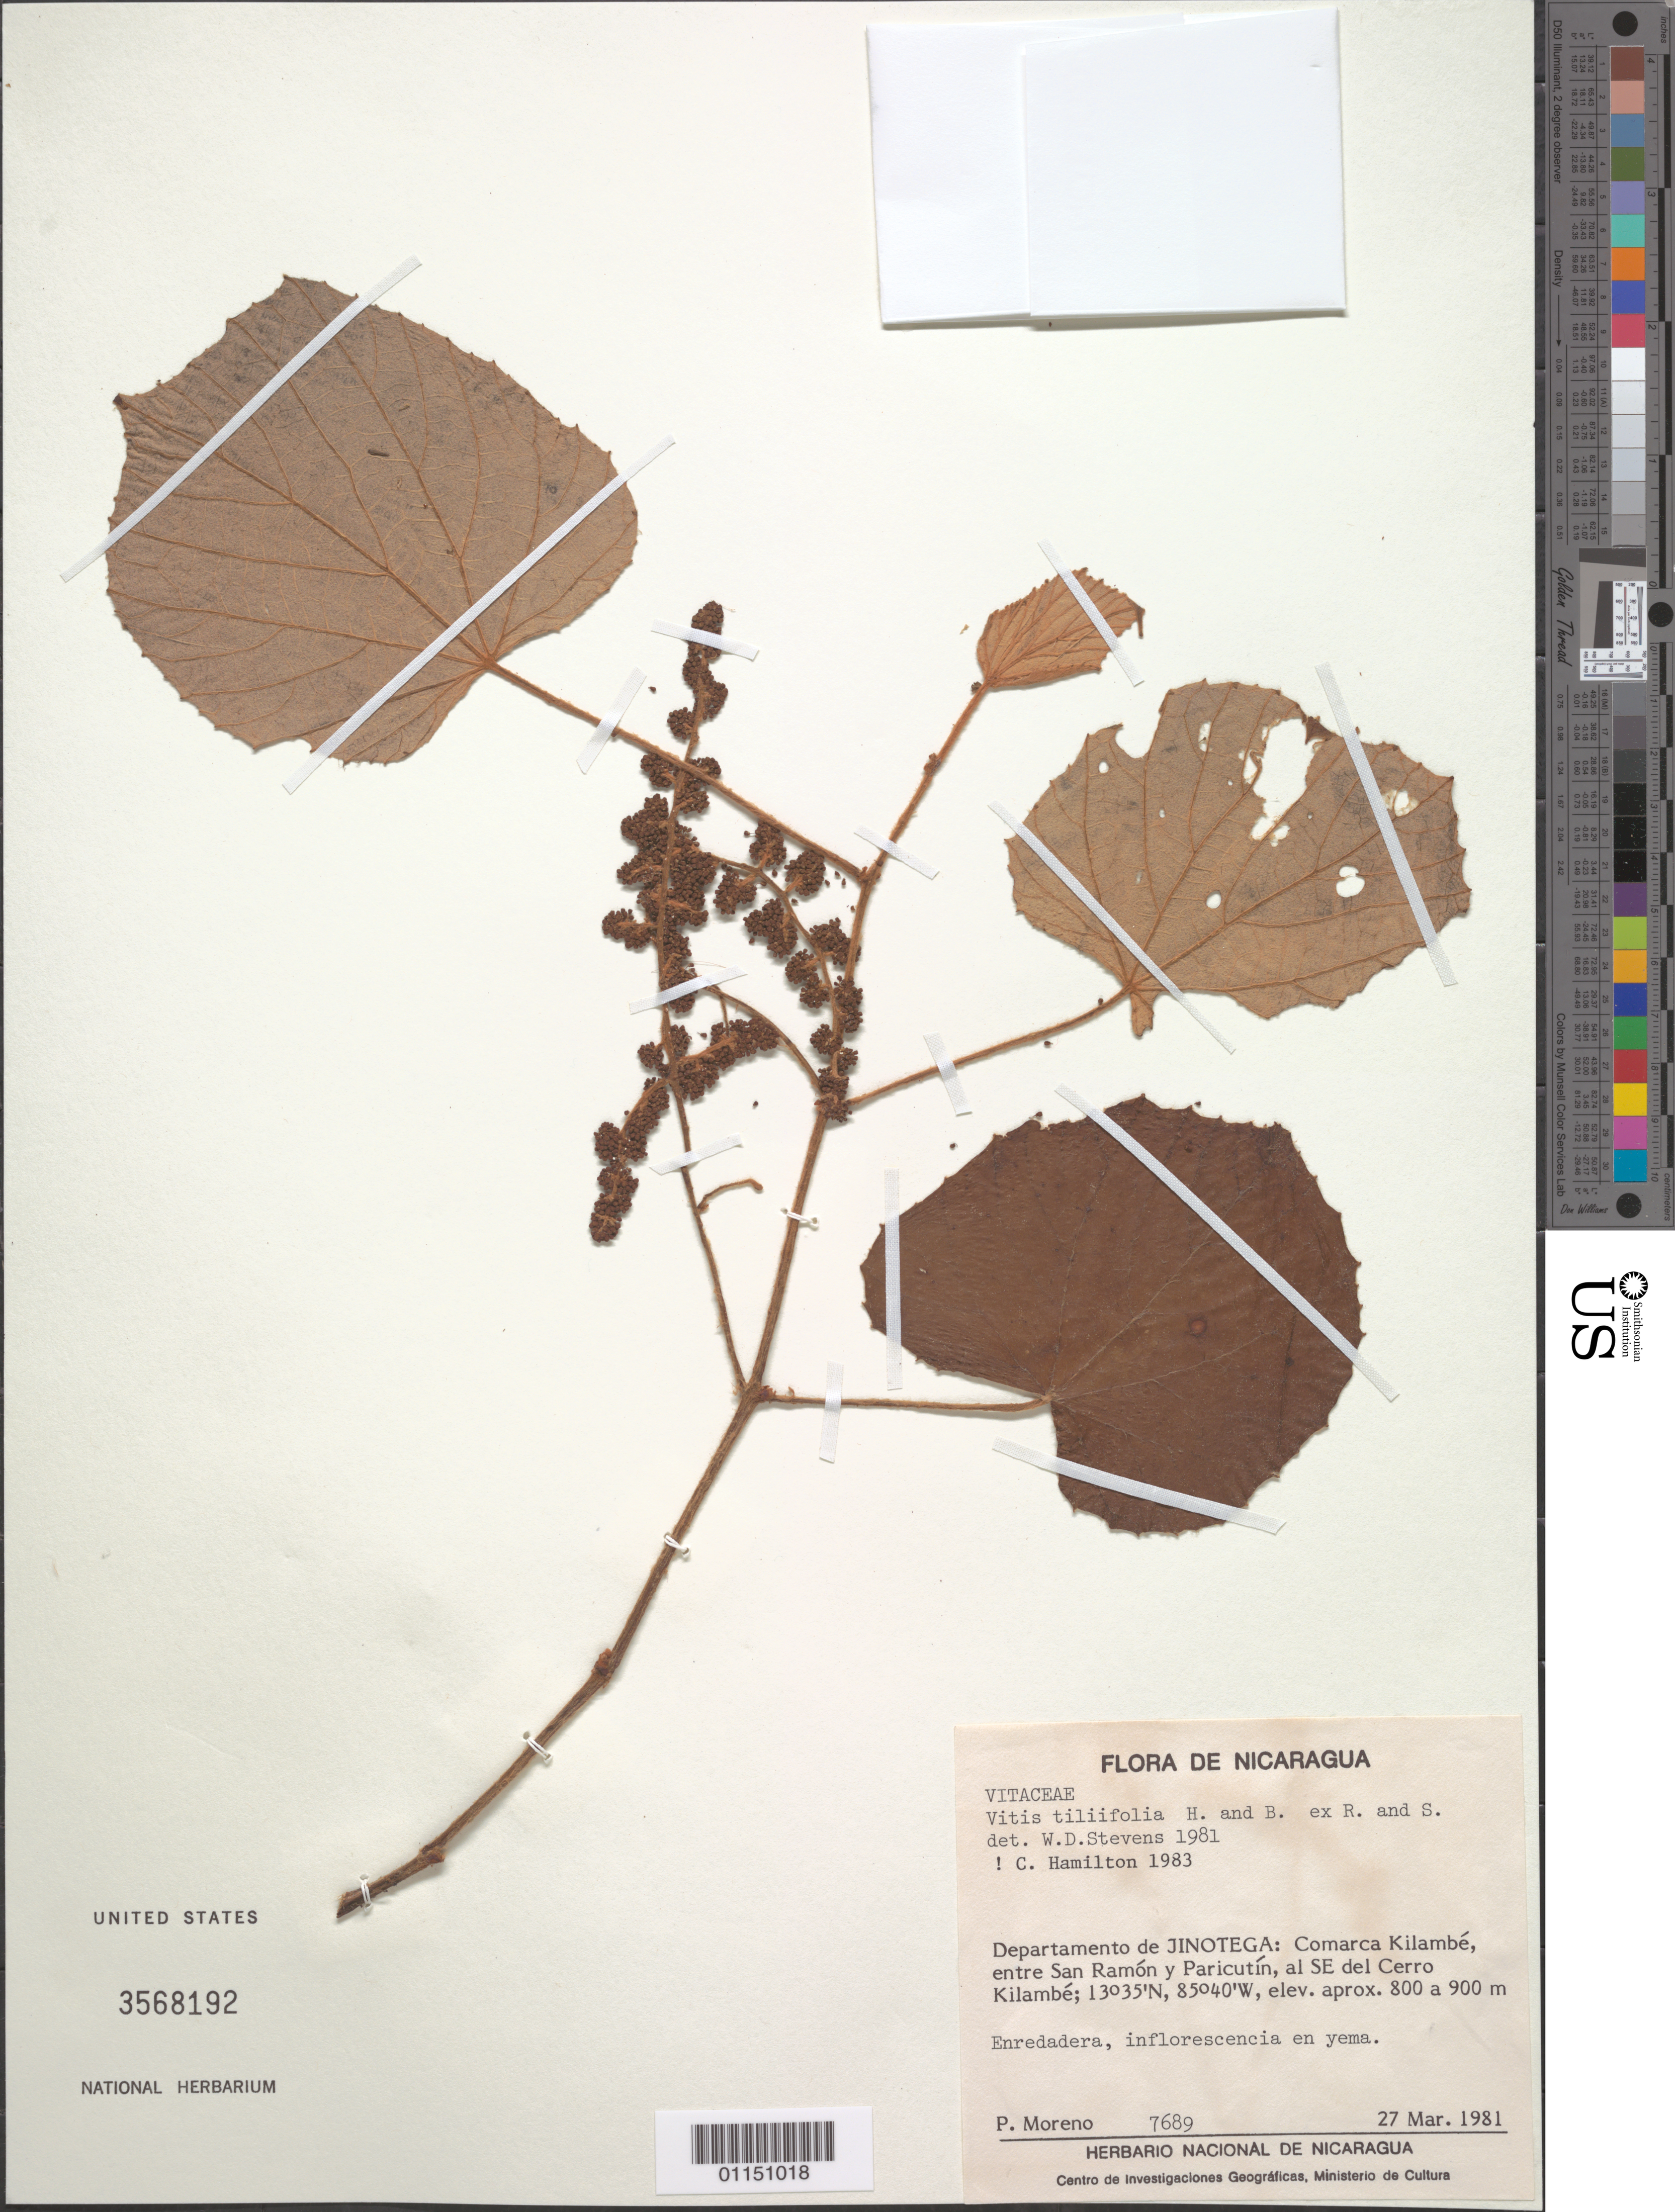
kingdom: Plantae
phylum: Tracheophyta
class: Magnoliopsida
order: Vitales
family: Vitaceae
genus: Vitis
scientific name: Vitis tiliaefolia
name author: Willd.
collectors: P. Moreno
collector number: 7689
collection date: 1981-03-27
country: Nicaragua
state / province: Jinotega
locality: Comarca Kilambe, entre San Ramon y Paricutin, al SE del Cerro Kilambe.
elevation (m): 800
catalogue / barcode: US 3568192